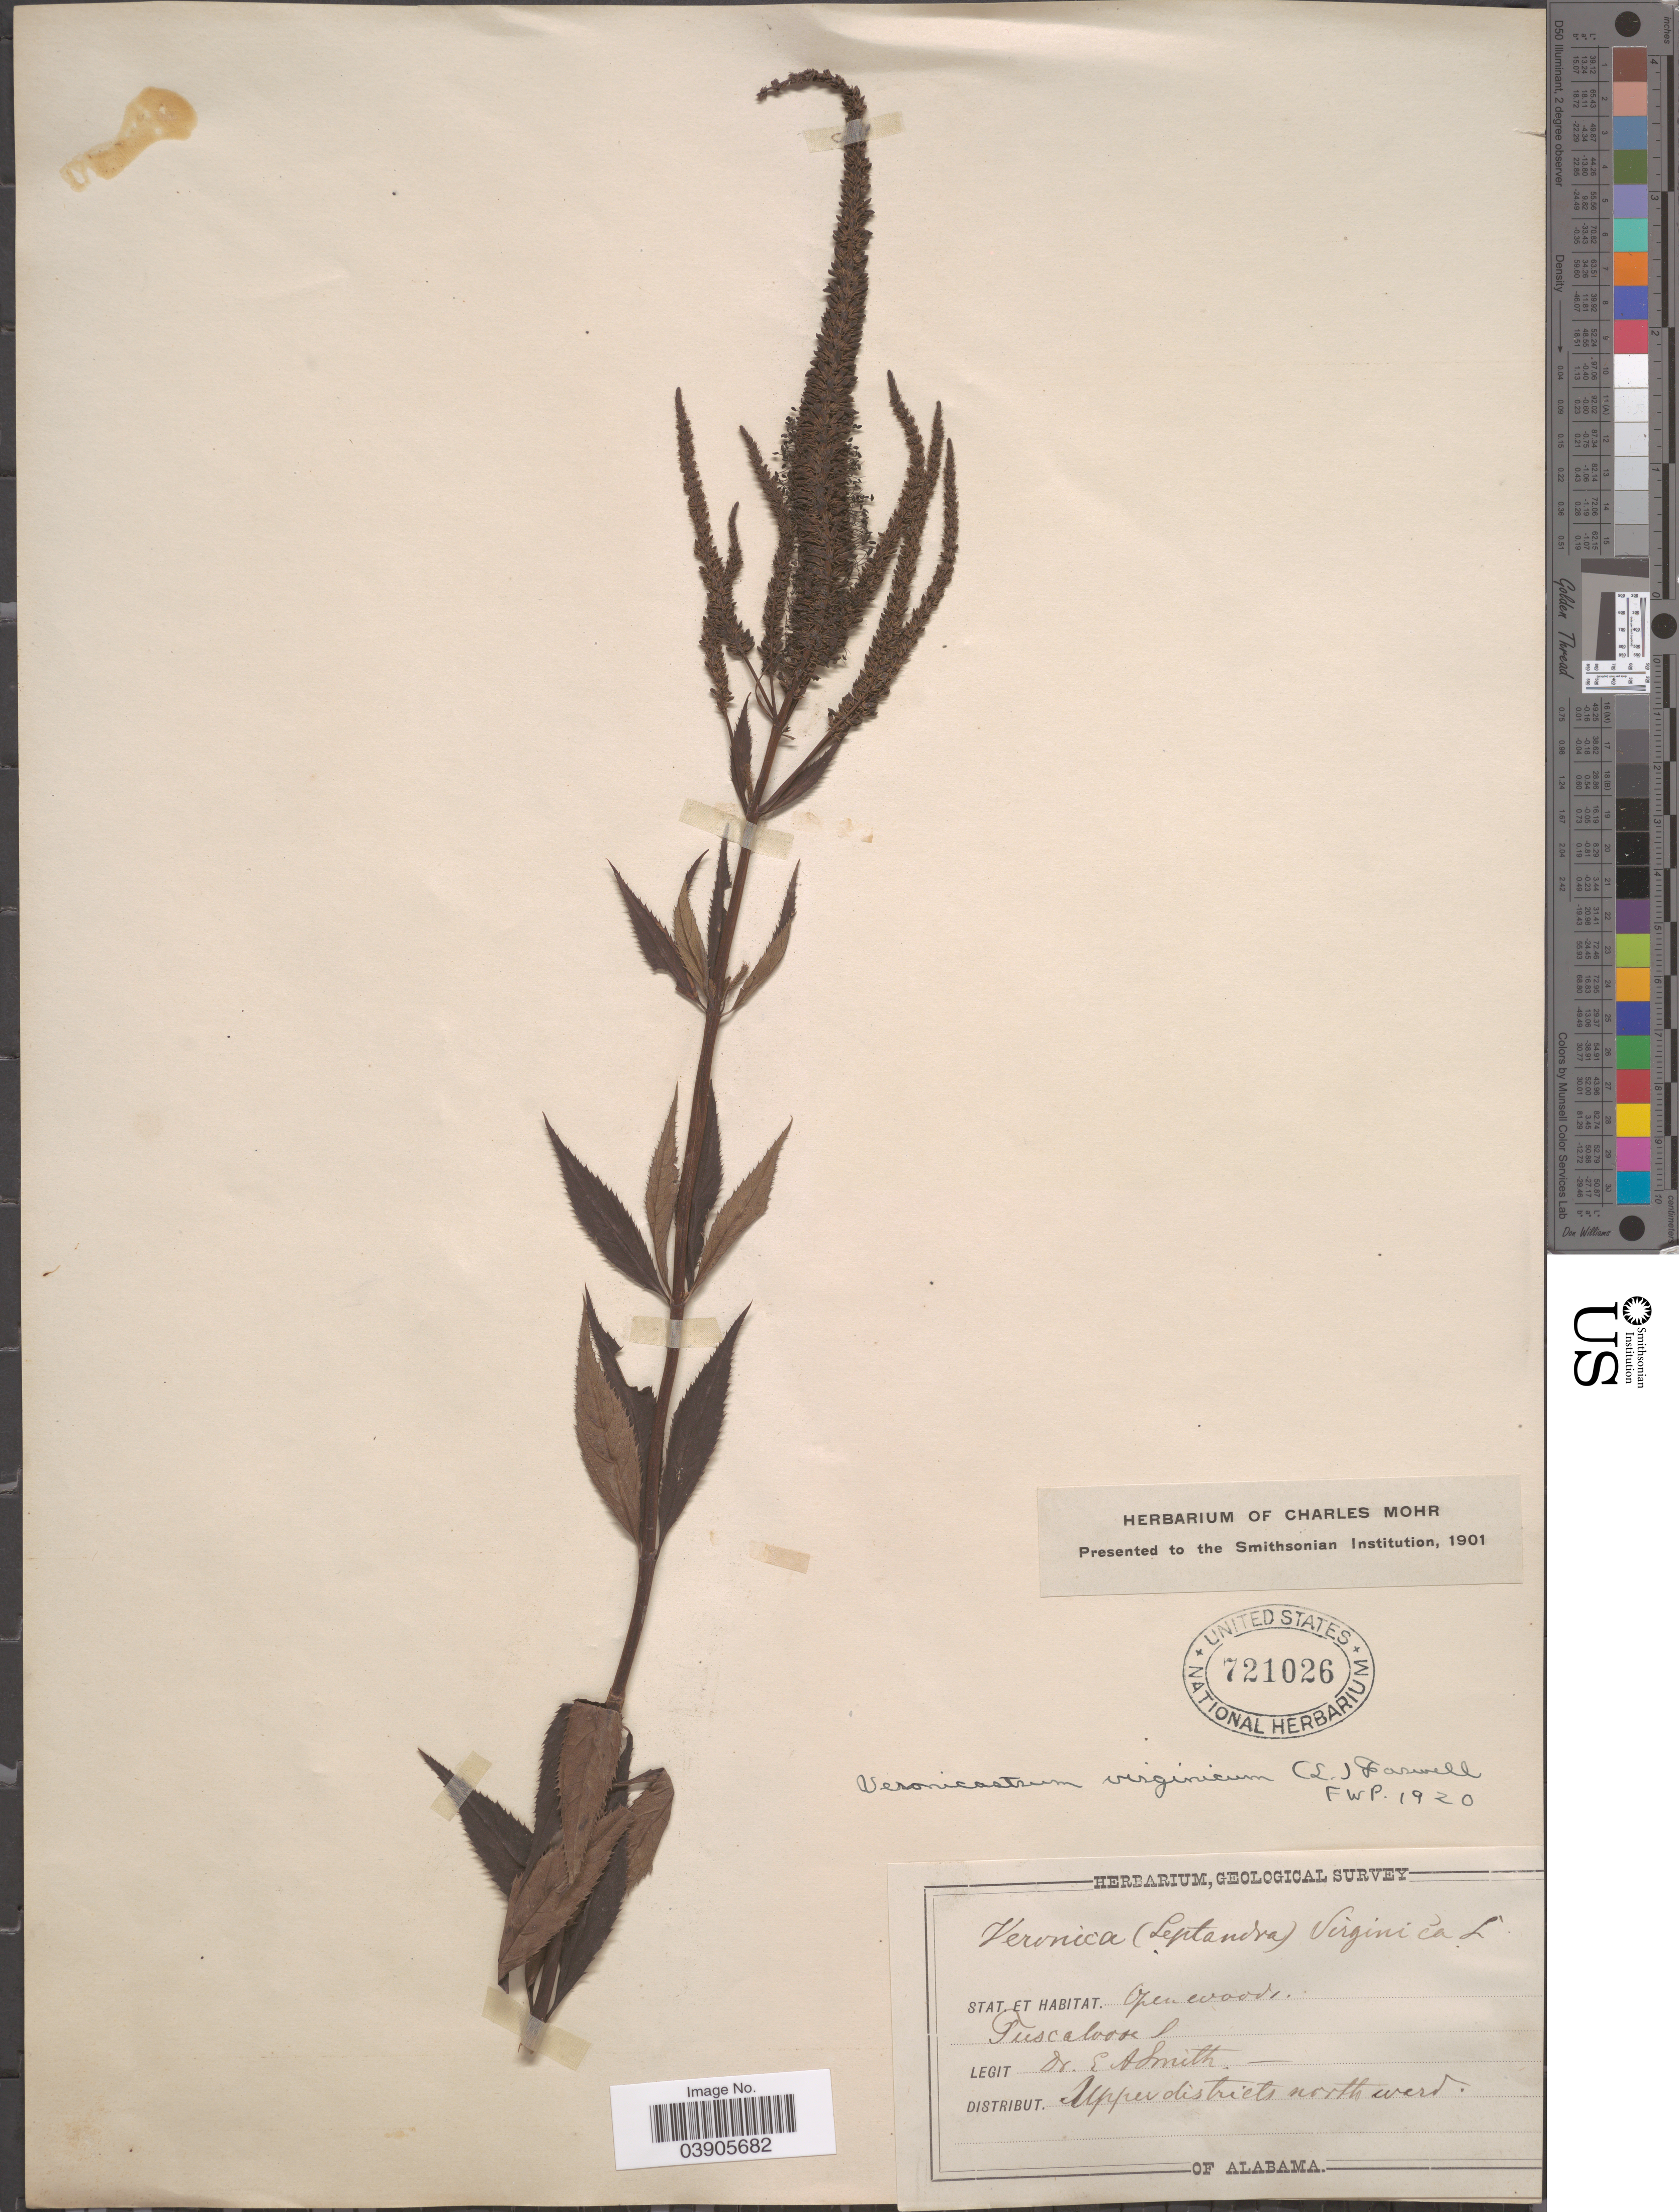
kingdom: Plantae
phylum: Tracheophyta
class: Magnoliopsida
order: Lamiales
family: Plantaginaceae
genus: Veronicastrum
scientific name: Veronicastrum virginicum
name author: (L.) Farw.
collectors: E. A. Smith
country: United States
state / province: Alabama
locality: Tuscaloose. Distribut. Upper districts northward.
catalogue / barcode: US 721026